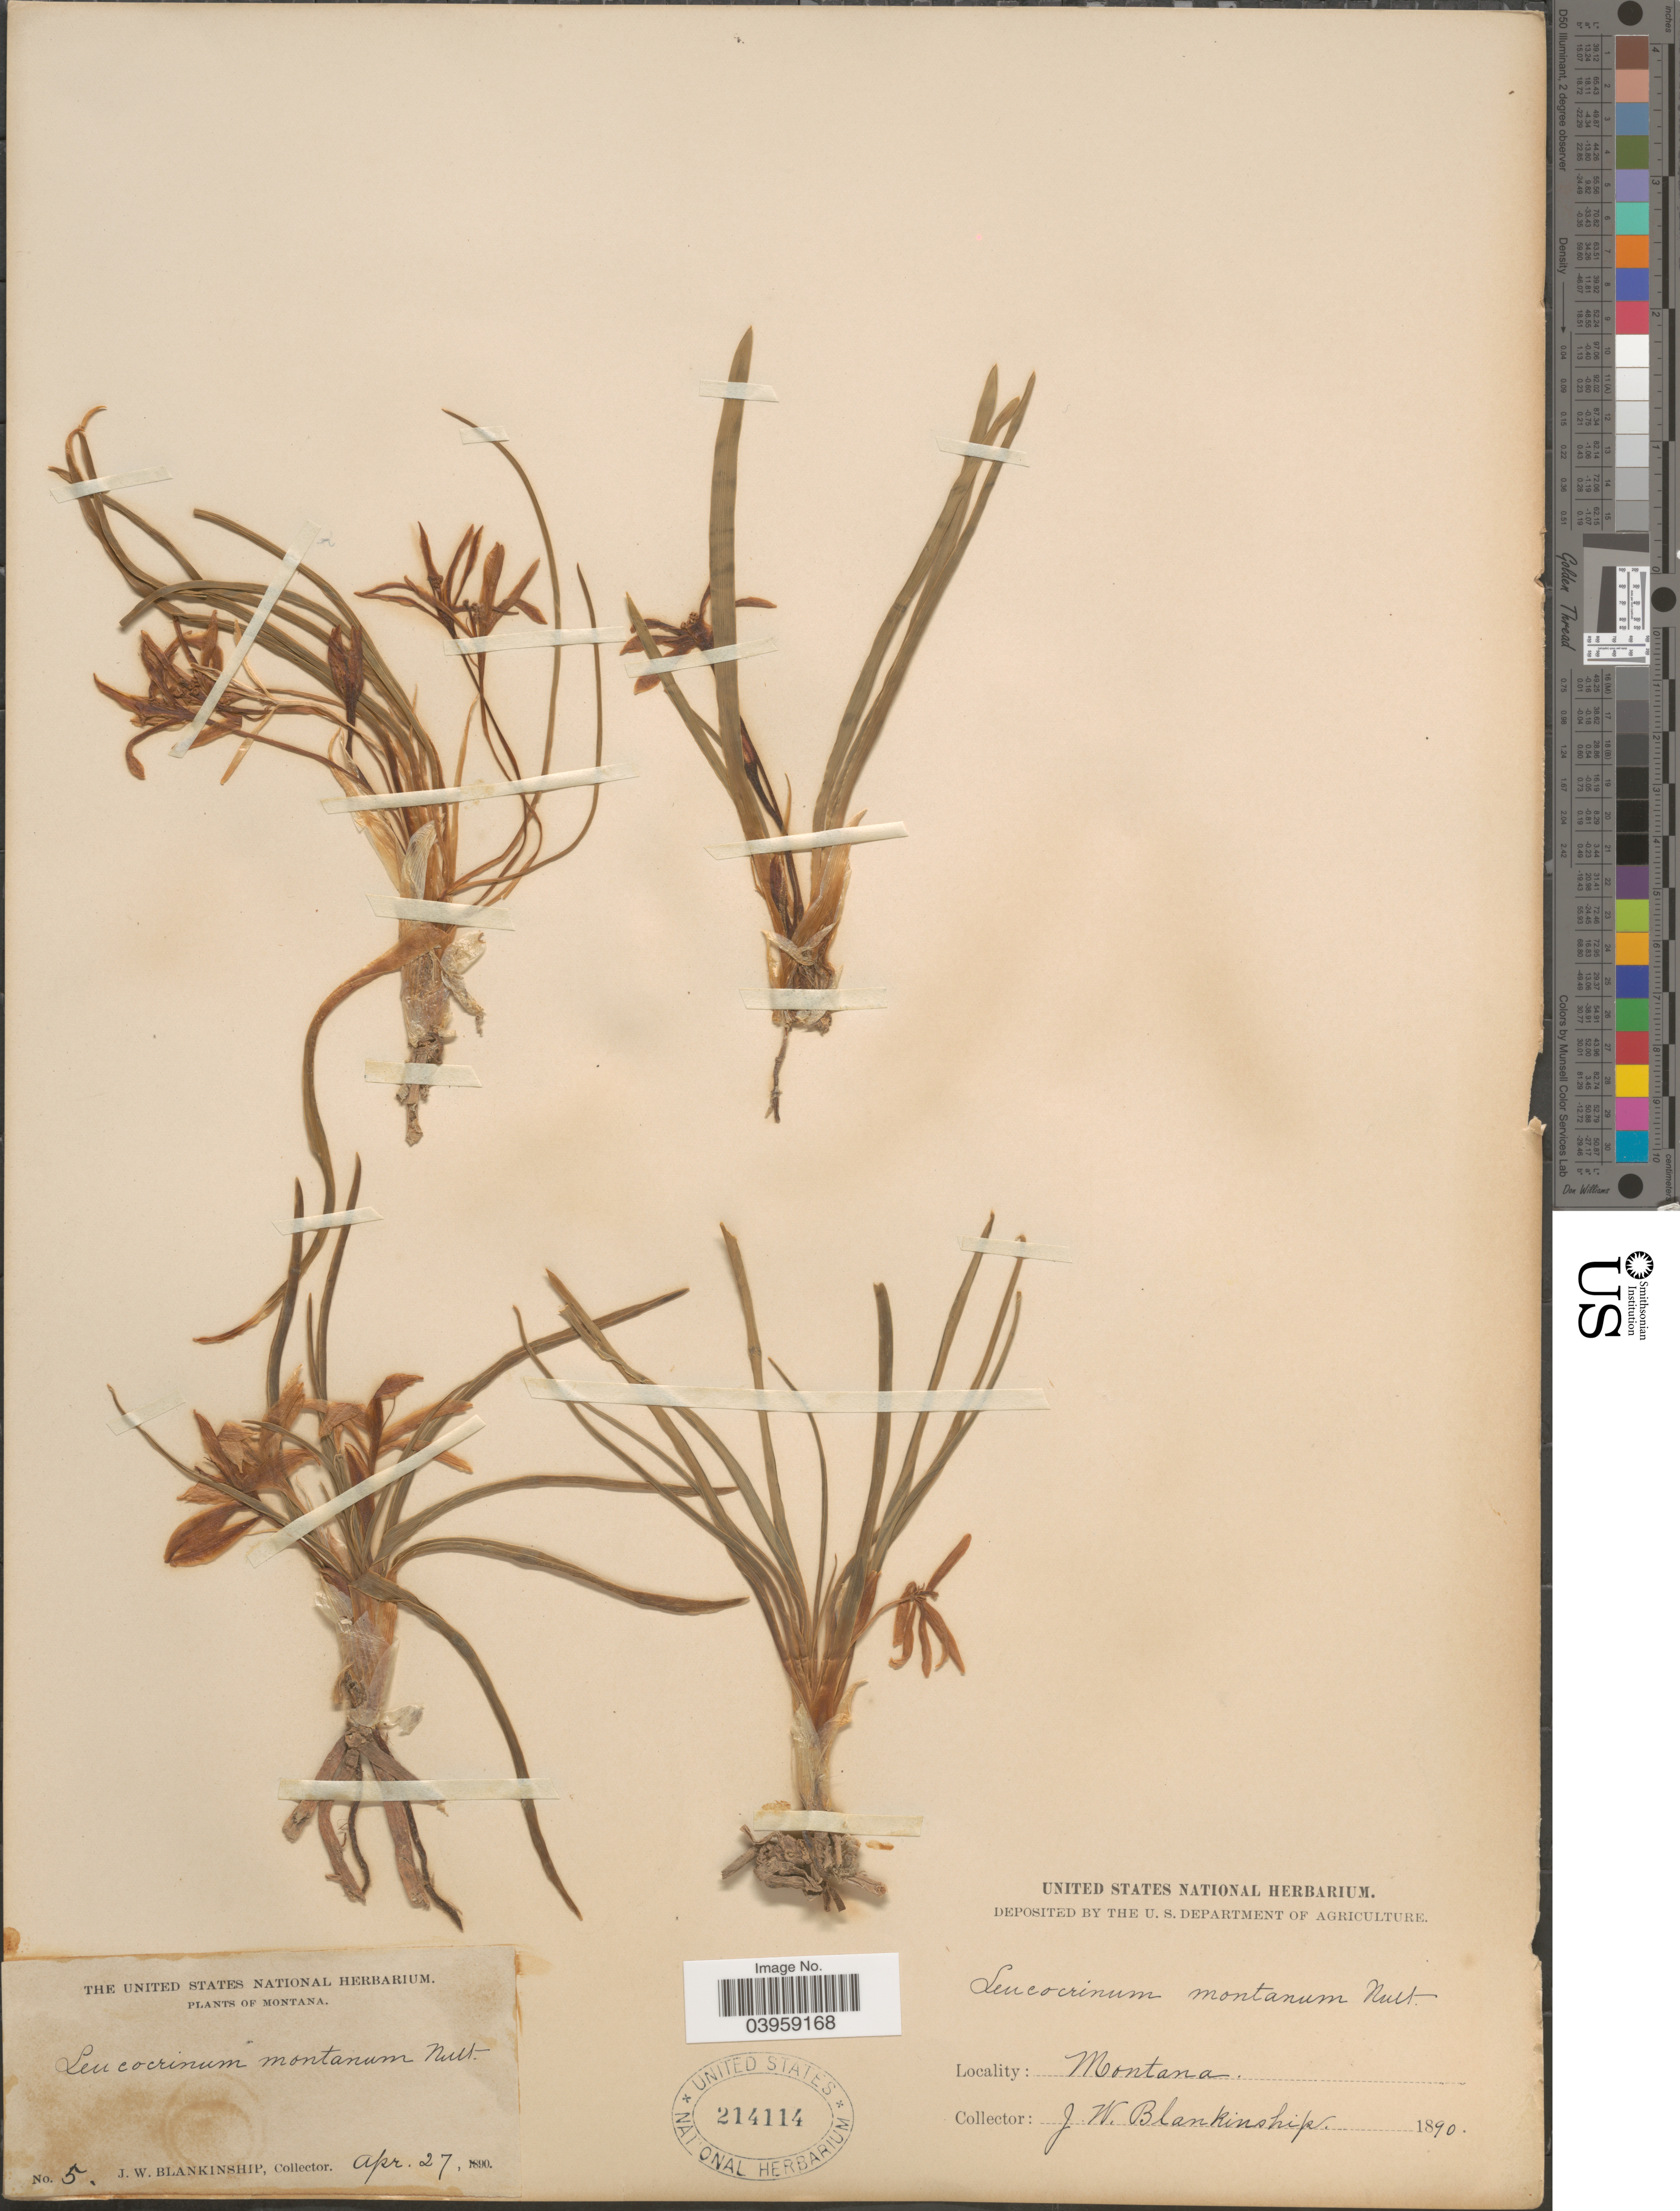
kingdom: Plantae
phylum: Tracheophyta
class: Liliopsida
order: Asparagales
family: Asparagaceae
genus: Leucocrinum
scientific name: Leucocrinum montanum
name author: Nutt.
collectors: J. W. Blankinship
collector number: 5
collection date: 1890-04-27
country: United States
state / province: Montana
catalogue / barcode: US 214114